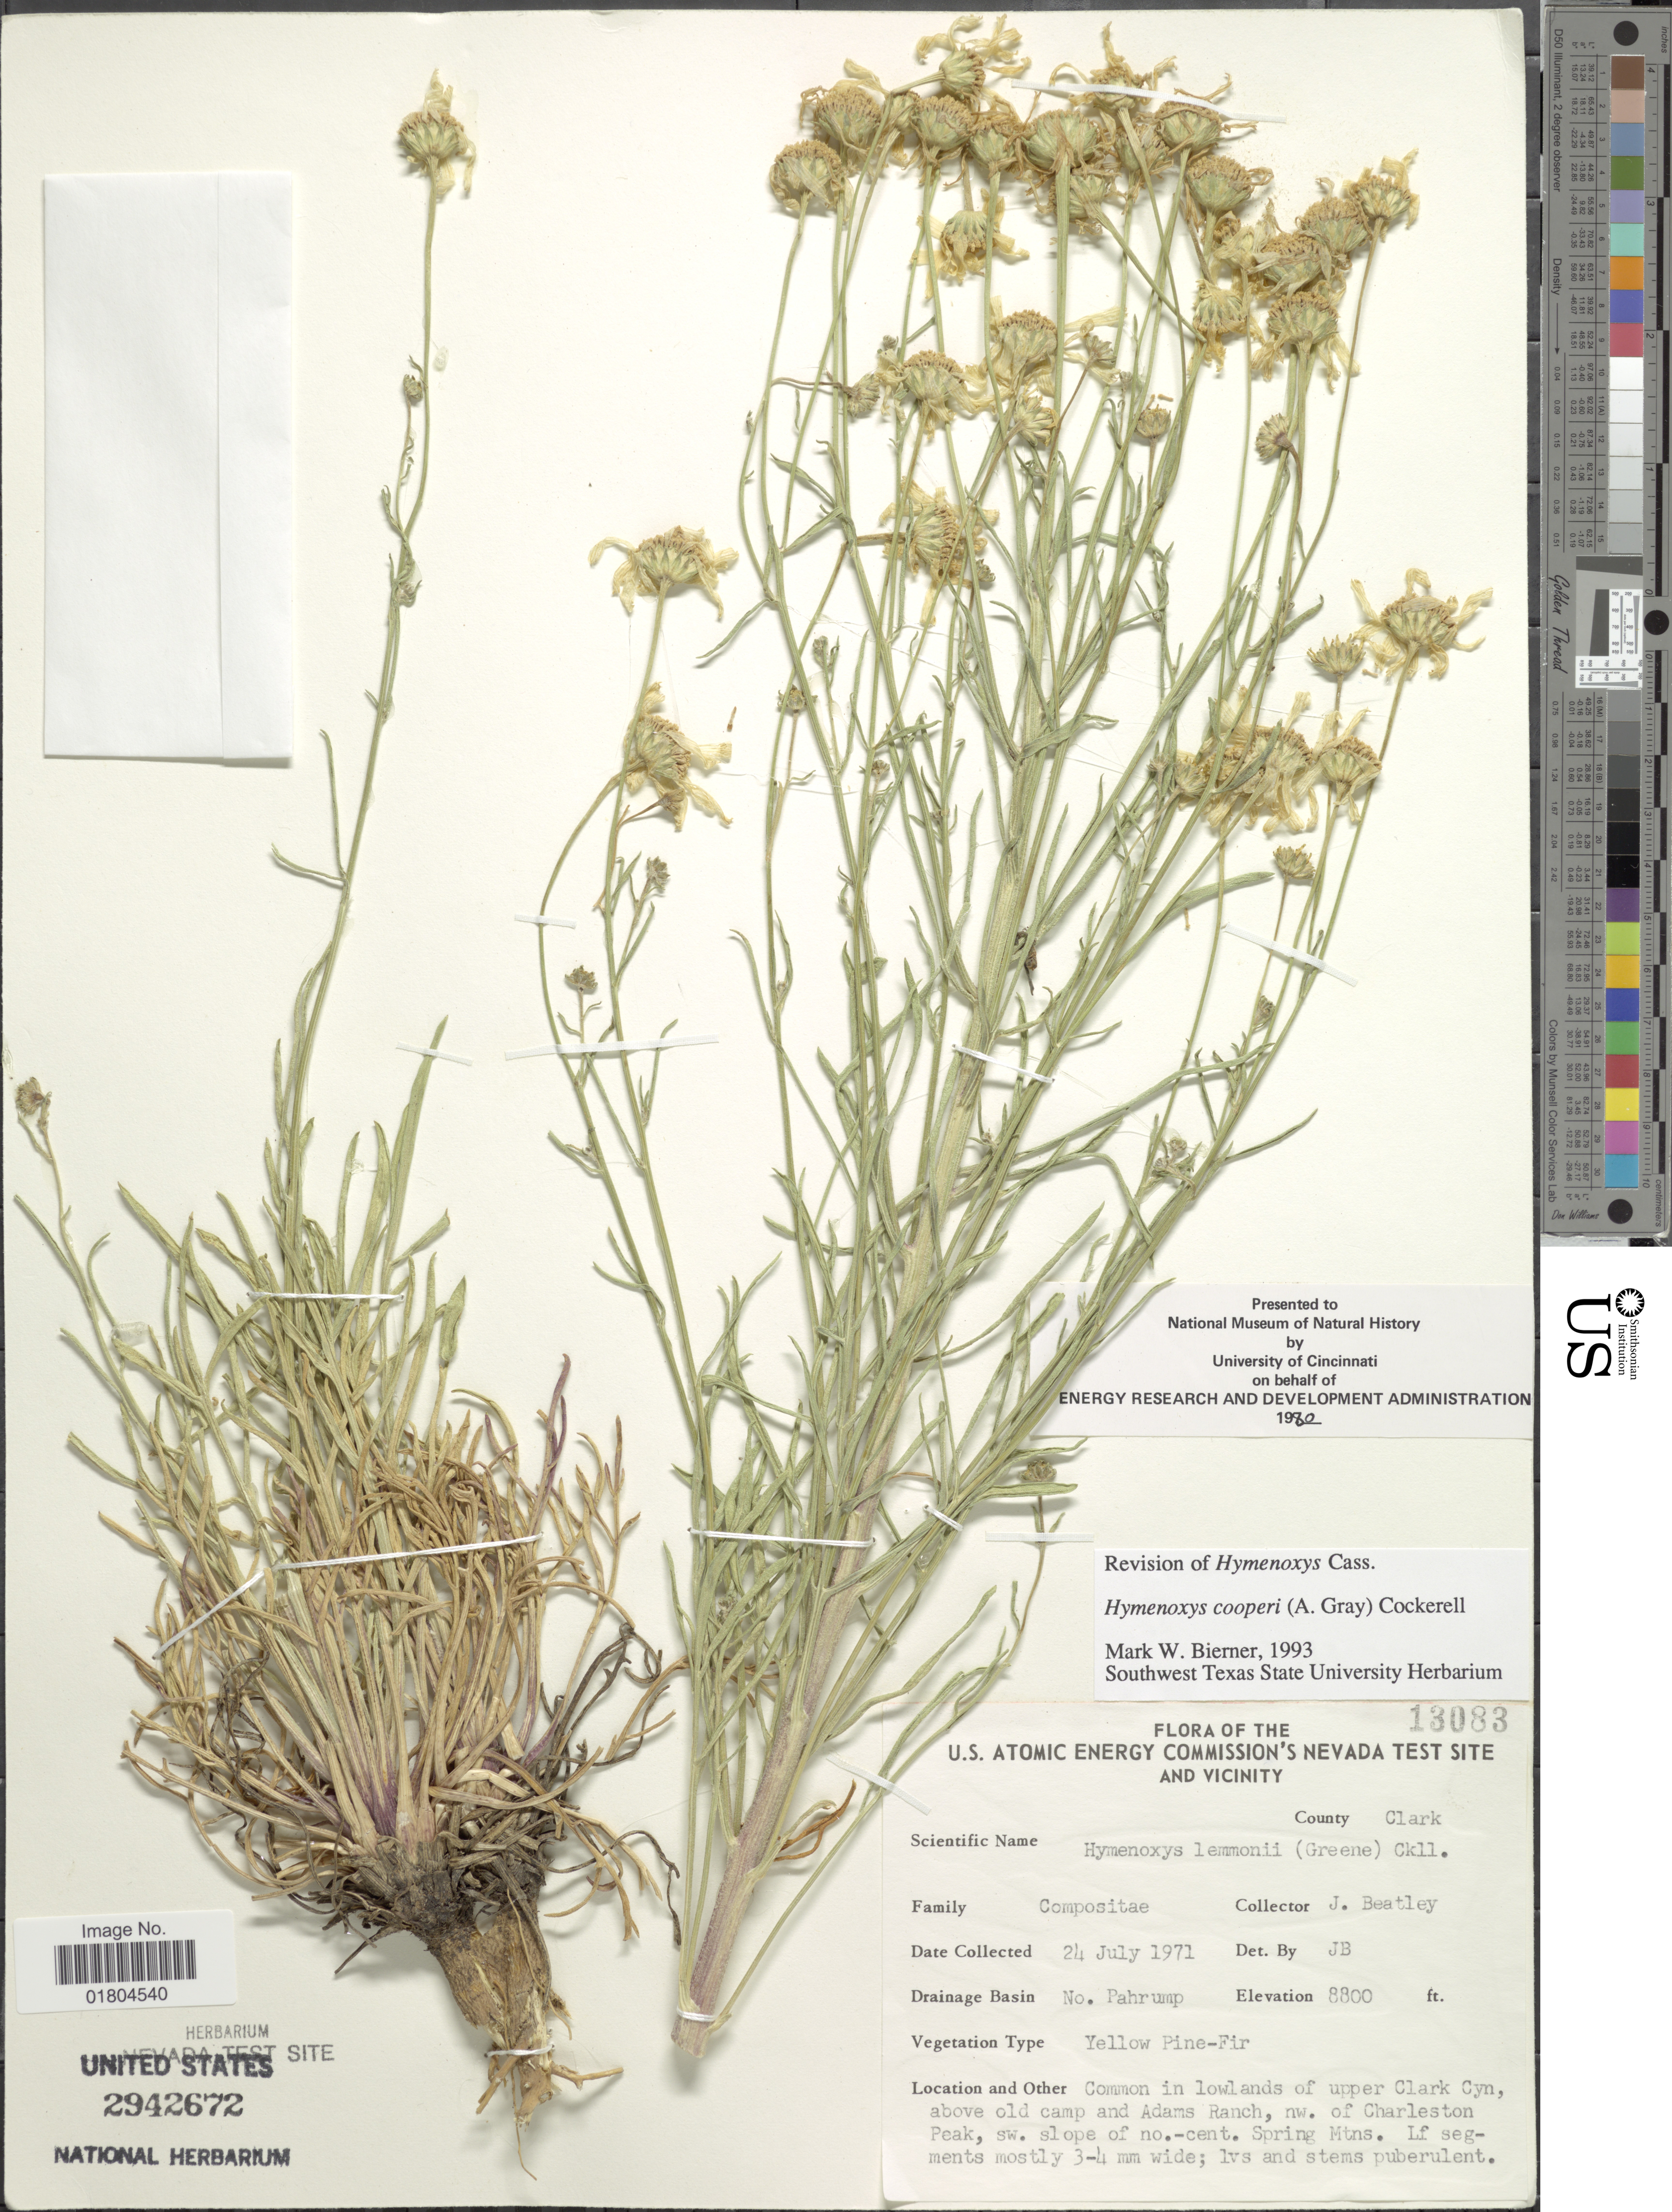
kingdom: Plantae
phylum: Tracheophyta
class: Magnoliopsida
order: Asterales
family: Asteraceae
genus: Hymenoxys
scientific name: Hymenoxys cooperi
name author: (A. Gray) Cockerell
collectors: J. C. Beatley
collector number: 13083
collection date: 1971-07-24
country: United States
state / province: Nevada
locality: U. S. Atomic Energy Commission's Nevada Test Site and vicinity. County Clark. Drainage Basin No. Pahrump. upper Clark Cyn, above old camp and Adams Ranch, nw. of Charleston Peak, sw. slope of no.-cent. Spring Mtns.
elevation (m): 2682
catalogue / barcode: US 2942672